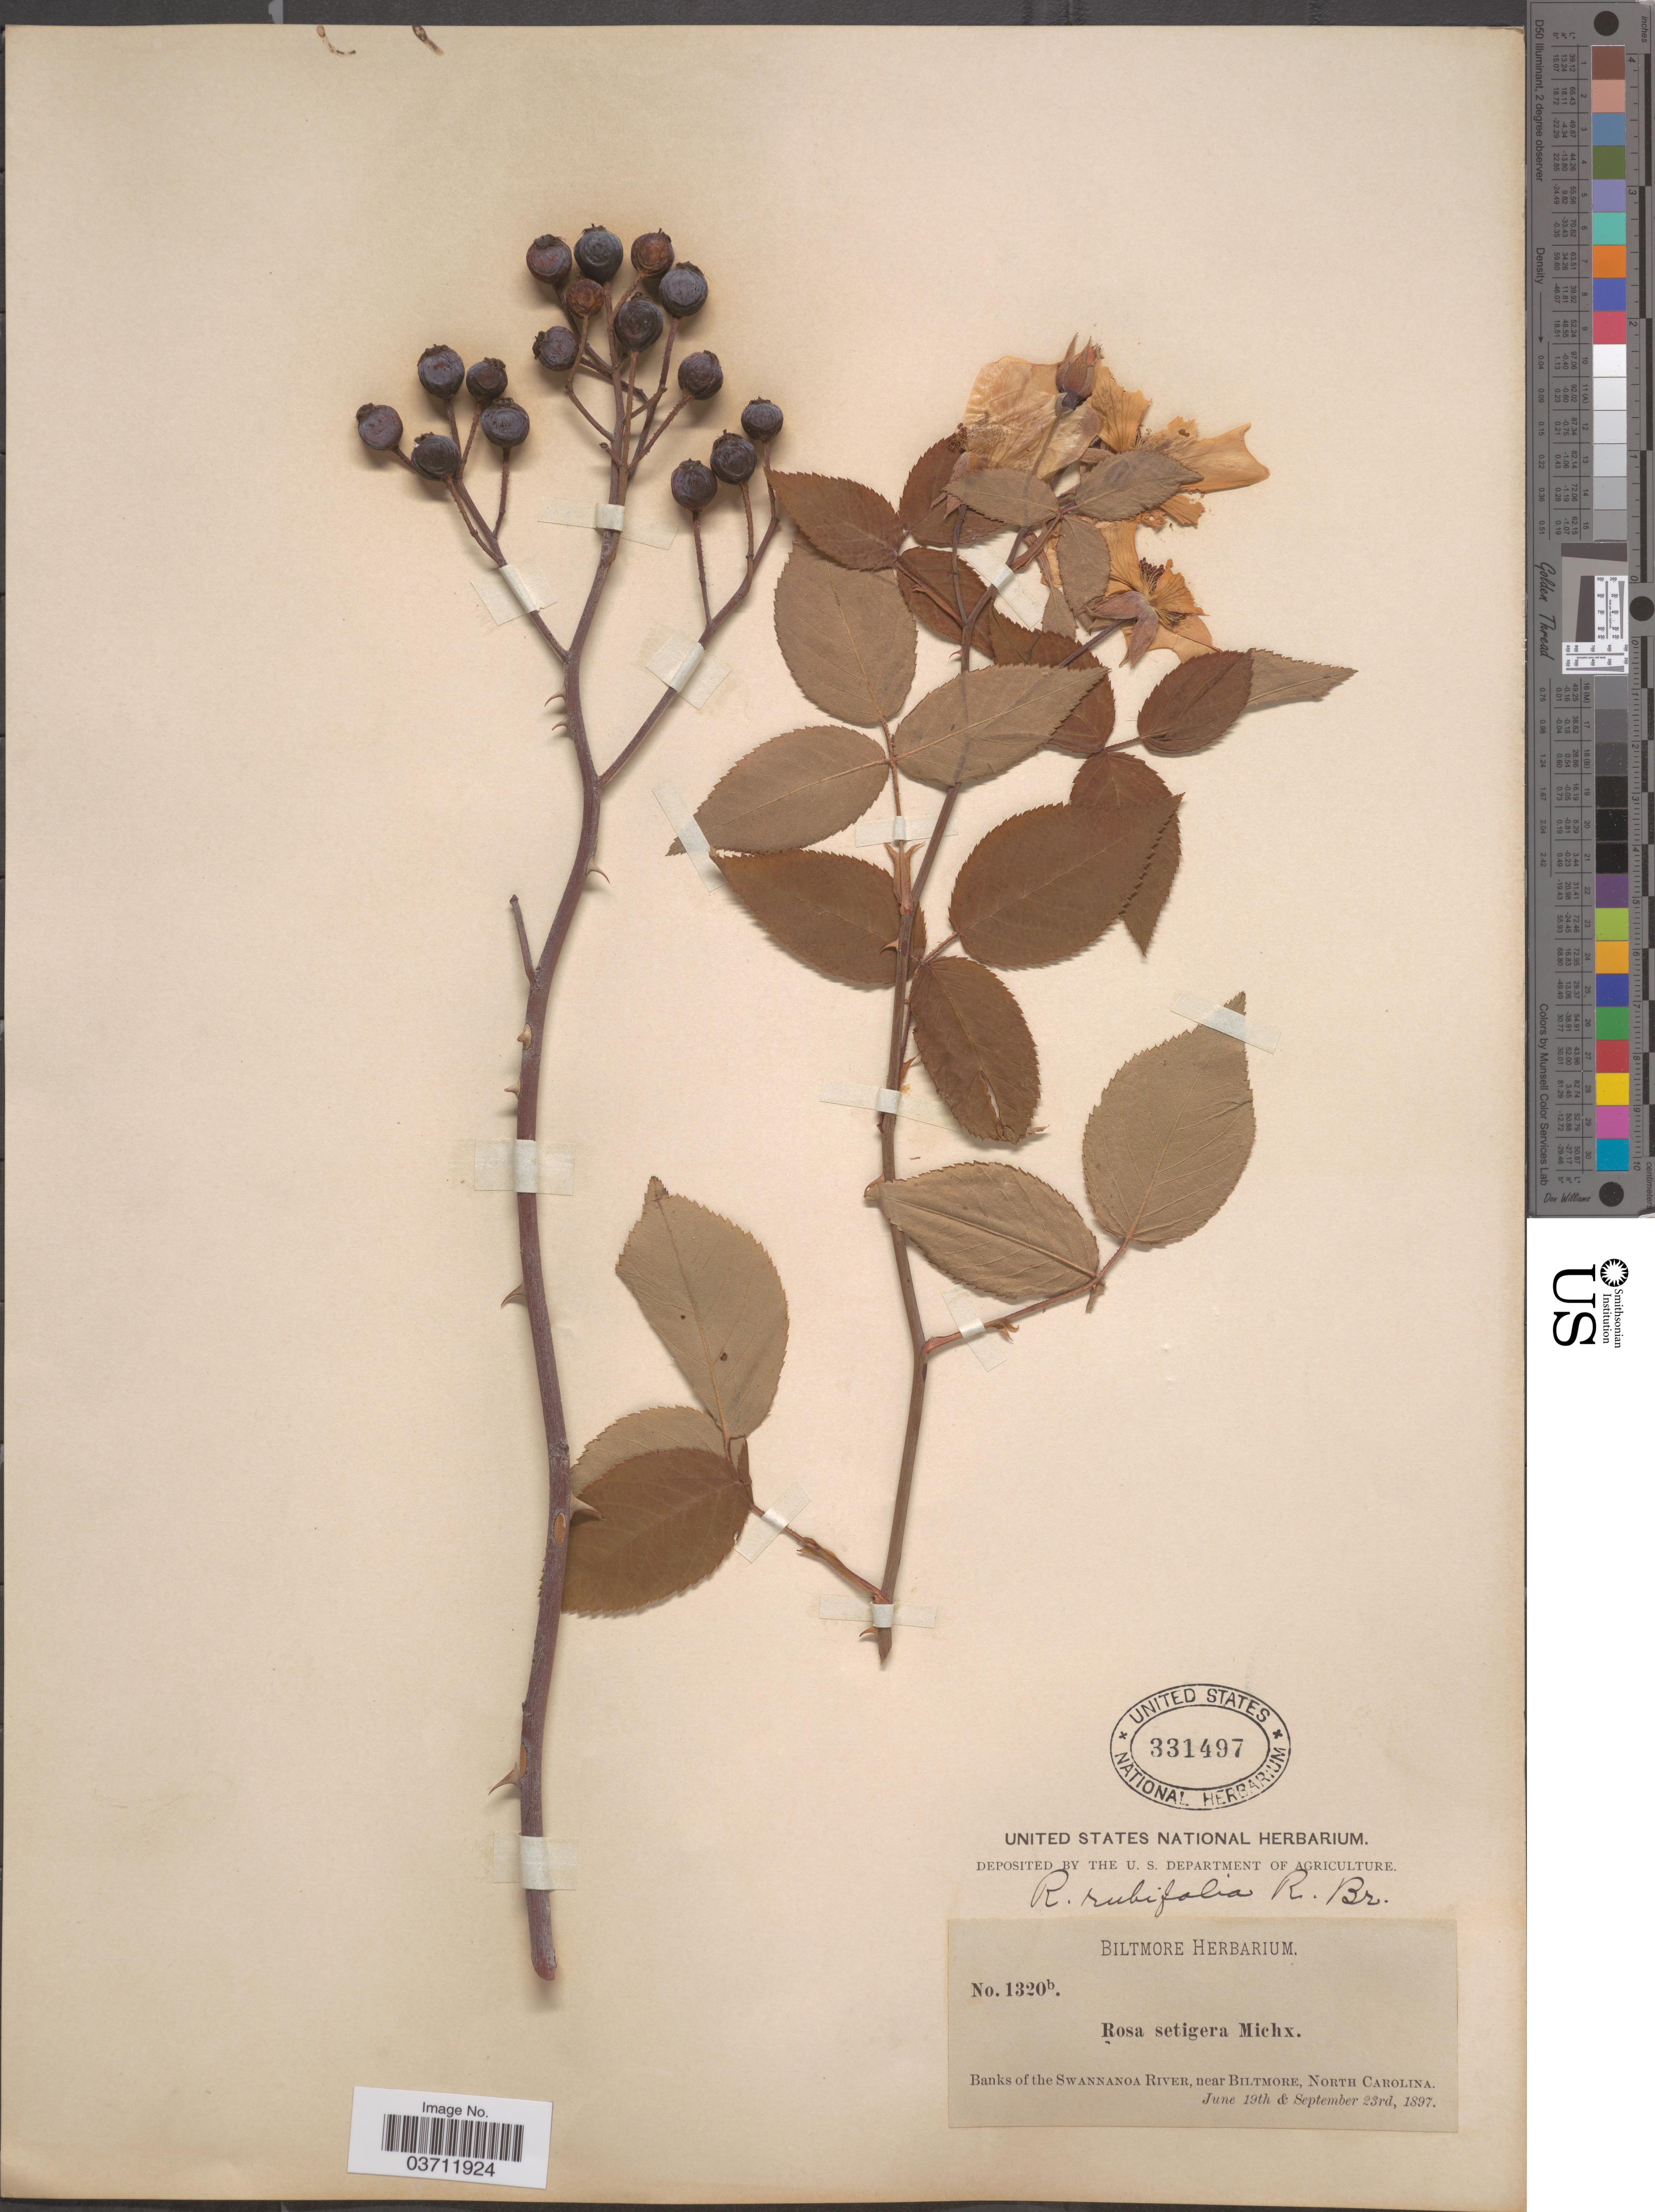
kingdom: Plantae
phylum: Tracheophyta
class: Magnoliopsida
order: Rosales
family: Rosaceae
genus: Rosa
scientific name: Rosa rubifolia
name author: R. Br.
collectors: ex herb. Biltmore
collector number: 1320b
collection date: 1897-06-19/1897-09-23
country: United States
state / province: North Carolina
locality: Banks of the Swannanoa River, near Biltmore.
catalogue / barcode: US 331497